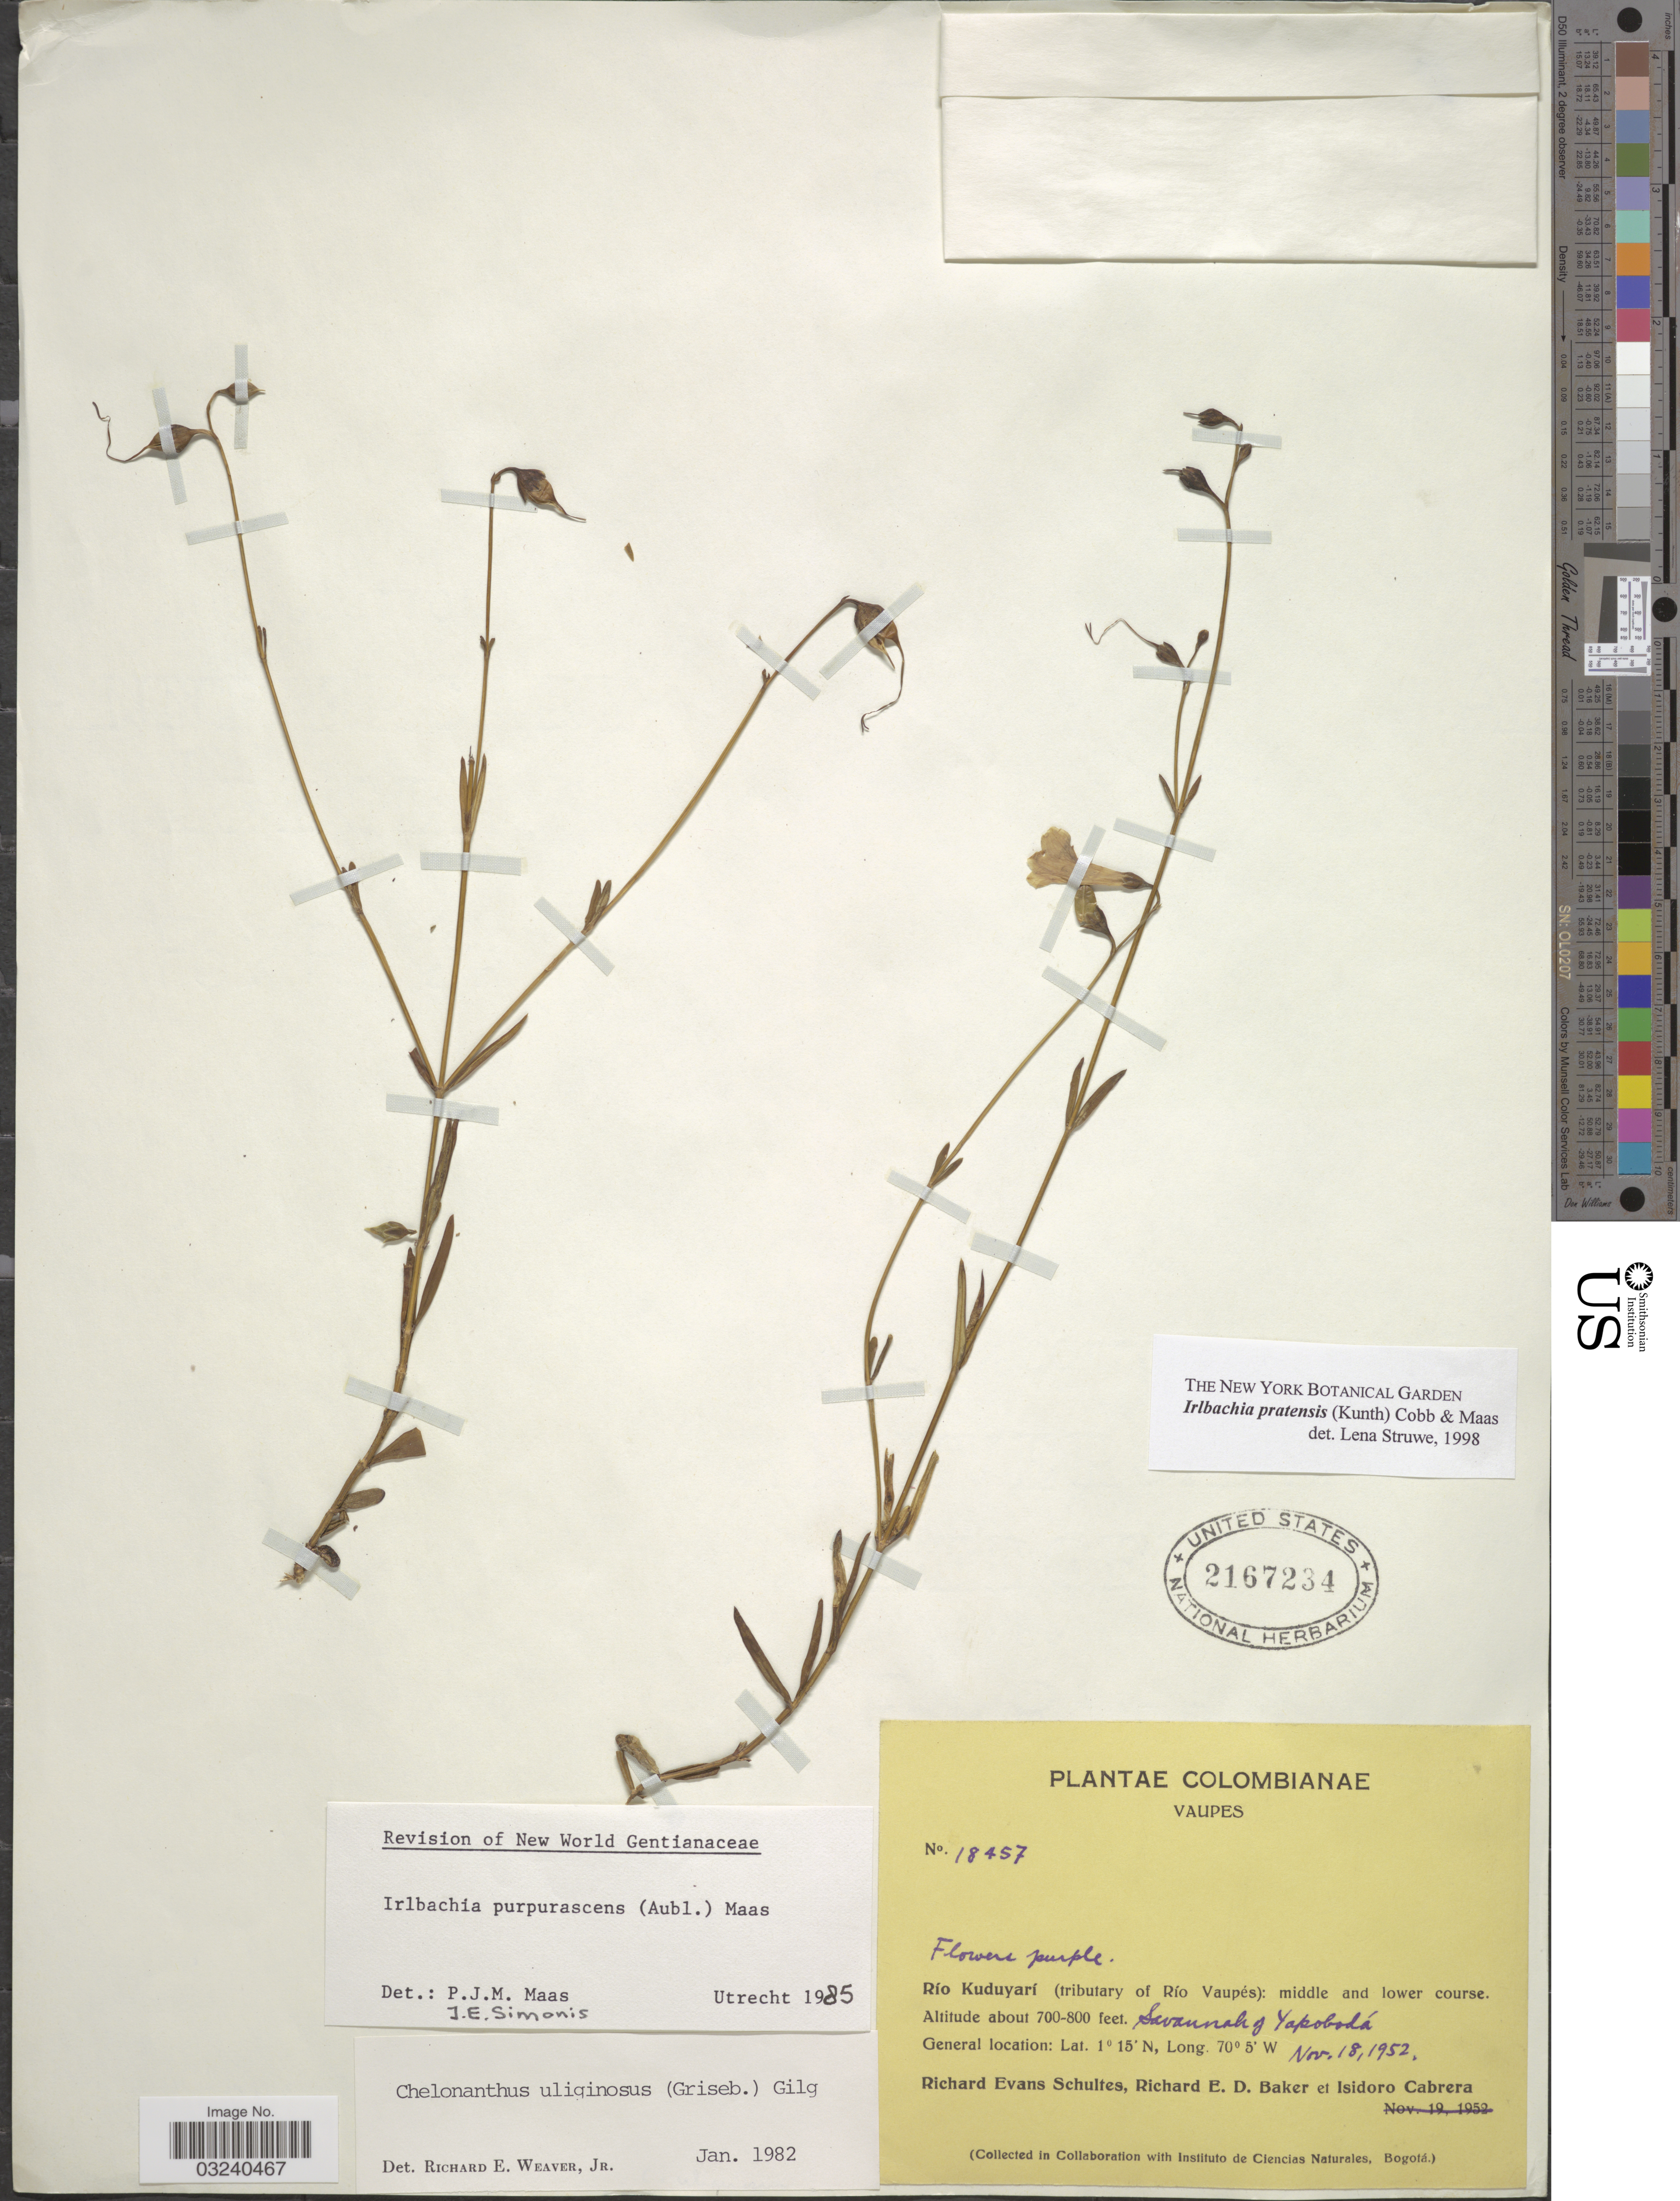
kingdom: Plantae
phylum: Tracheophyta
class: Magnoliopsida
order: Gentianales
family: Gentianaceae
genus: Irlbachia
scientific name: Irlbachia pratensis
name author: (Kunth) L. Cobb & Maas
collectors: R. E. Schultes, R. E. D. Baker & I. Cabrera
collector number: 18457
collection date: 1952-11-18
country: Colombia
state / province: Vaupés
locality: Río Kuduyarí (tributary of Río Vaupés): middle and lower course. Savannah of Yapobodá.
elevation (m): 213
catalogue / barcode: US 2167234